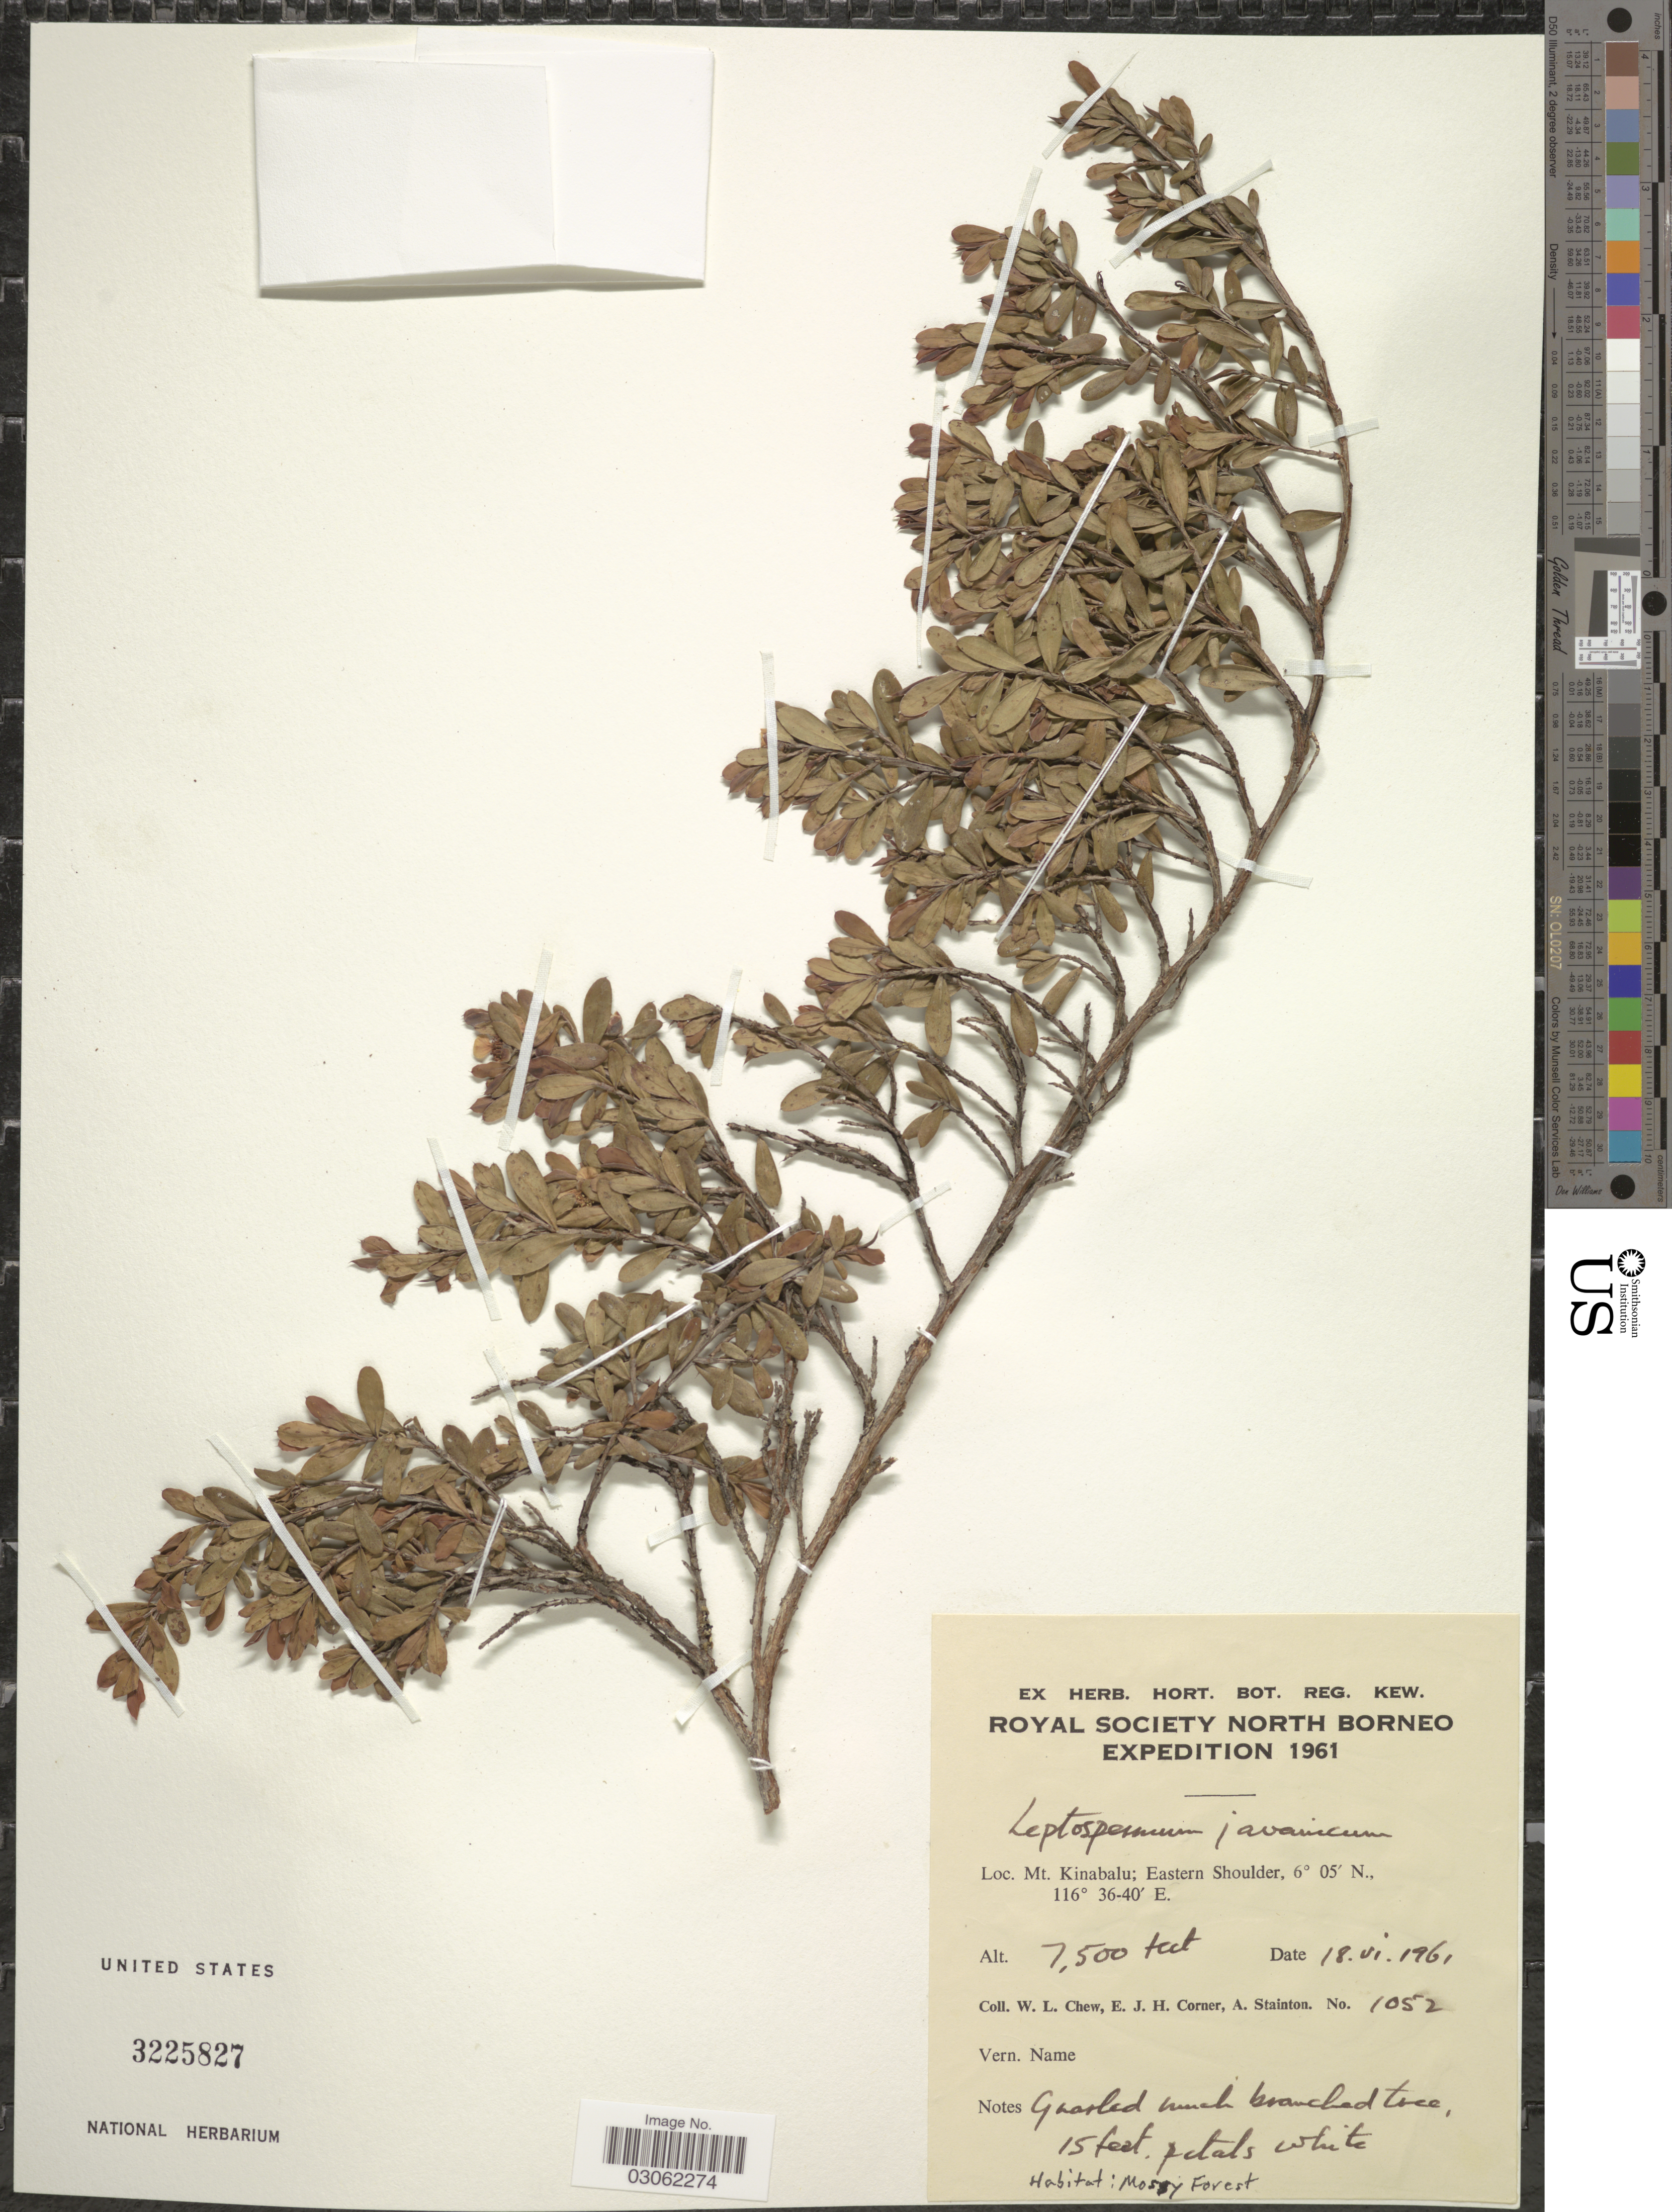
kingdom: Plantae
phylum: Tracheophyta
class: Magnoliopsida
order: Myrtales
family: Myrtaceae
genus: Leptospermum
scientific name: Leptospermum javanicum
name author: Blume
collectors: W. Chew, E. Corner & A. Stainton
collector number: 1052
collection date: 1961-06-18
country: Malaysia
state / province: Sabah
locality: North Borneo. Mt. Kinabalu; Eastern Shoulder.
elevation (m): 2286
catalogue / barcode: US 3225827